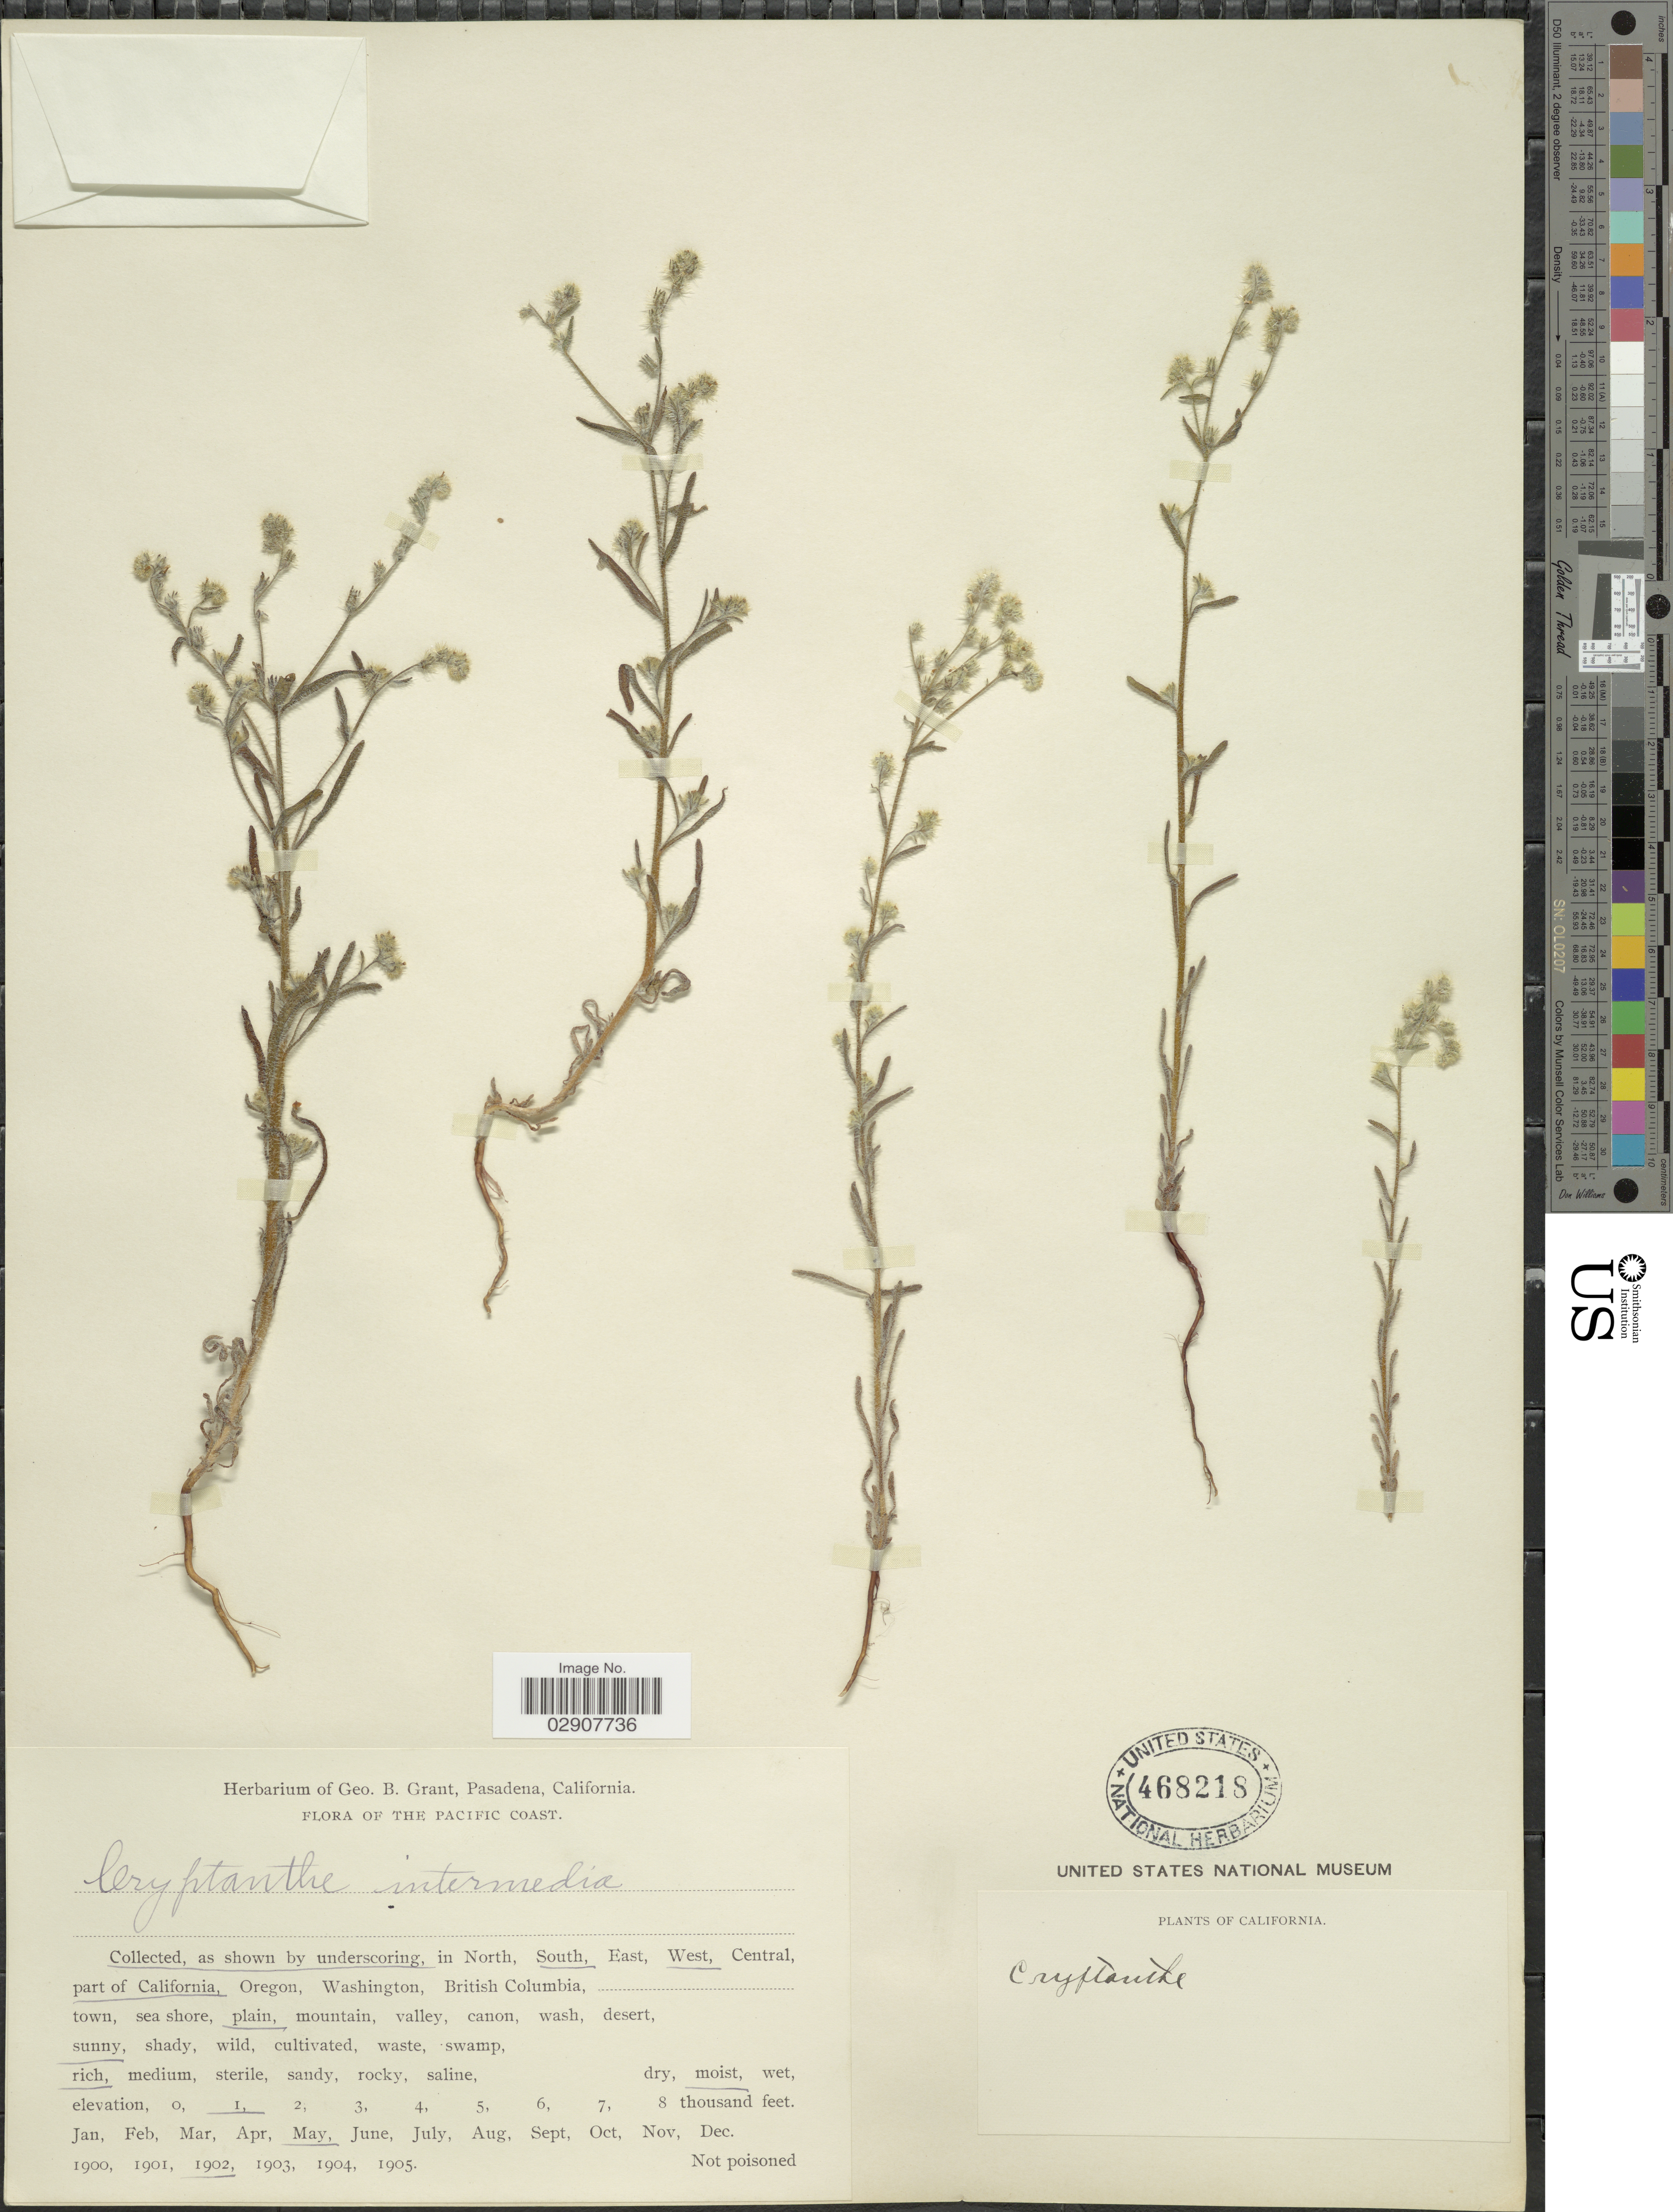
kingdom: Plantae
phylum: Tracheophyta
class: Magnoliopsida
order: Boraginales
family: Boraginaceae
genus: Cryptantha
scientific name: Cryptantha intermedia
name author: (A. Gray) Greene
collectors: ex herb. Geo. B. Grant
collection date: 1902-05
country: United States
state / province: California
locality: Pacific Coast. South West part of California.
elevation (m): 305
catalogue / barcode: US 468218